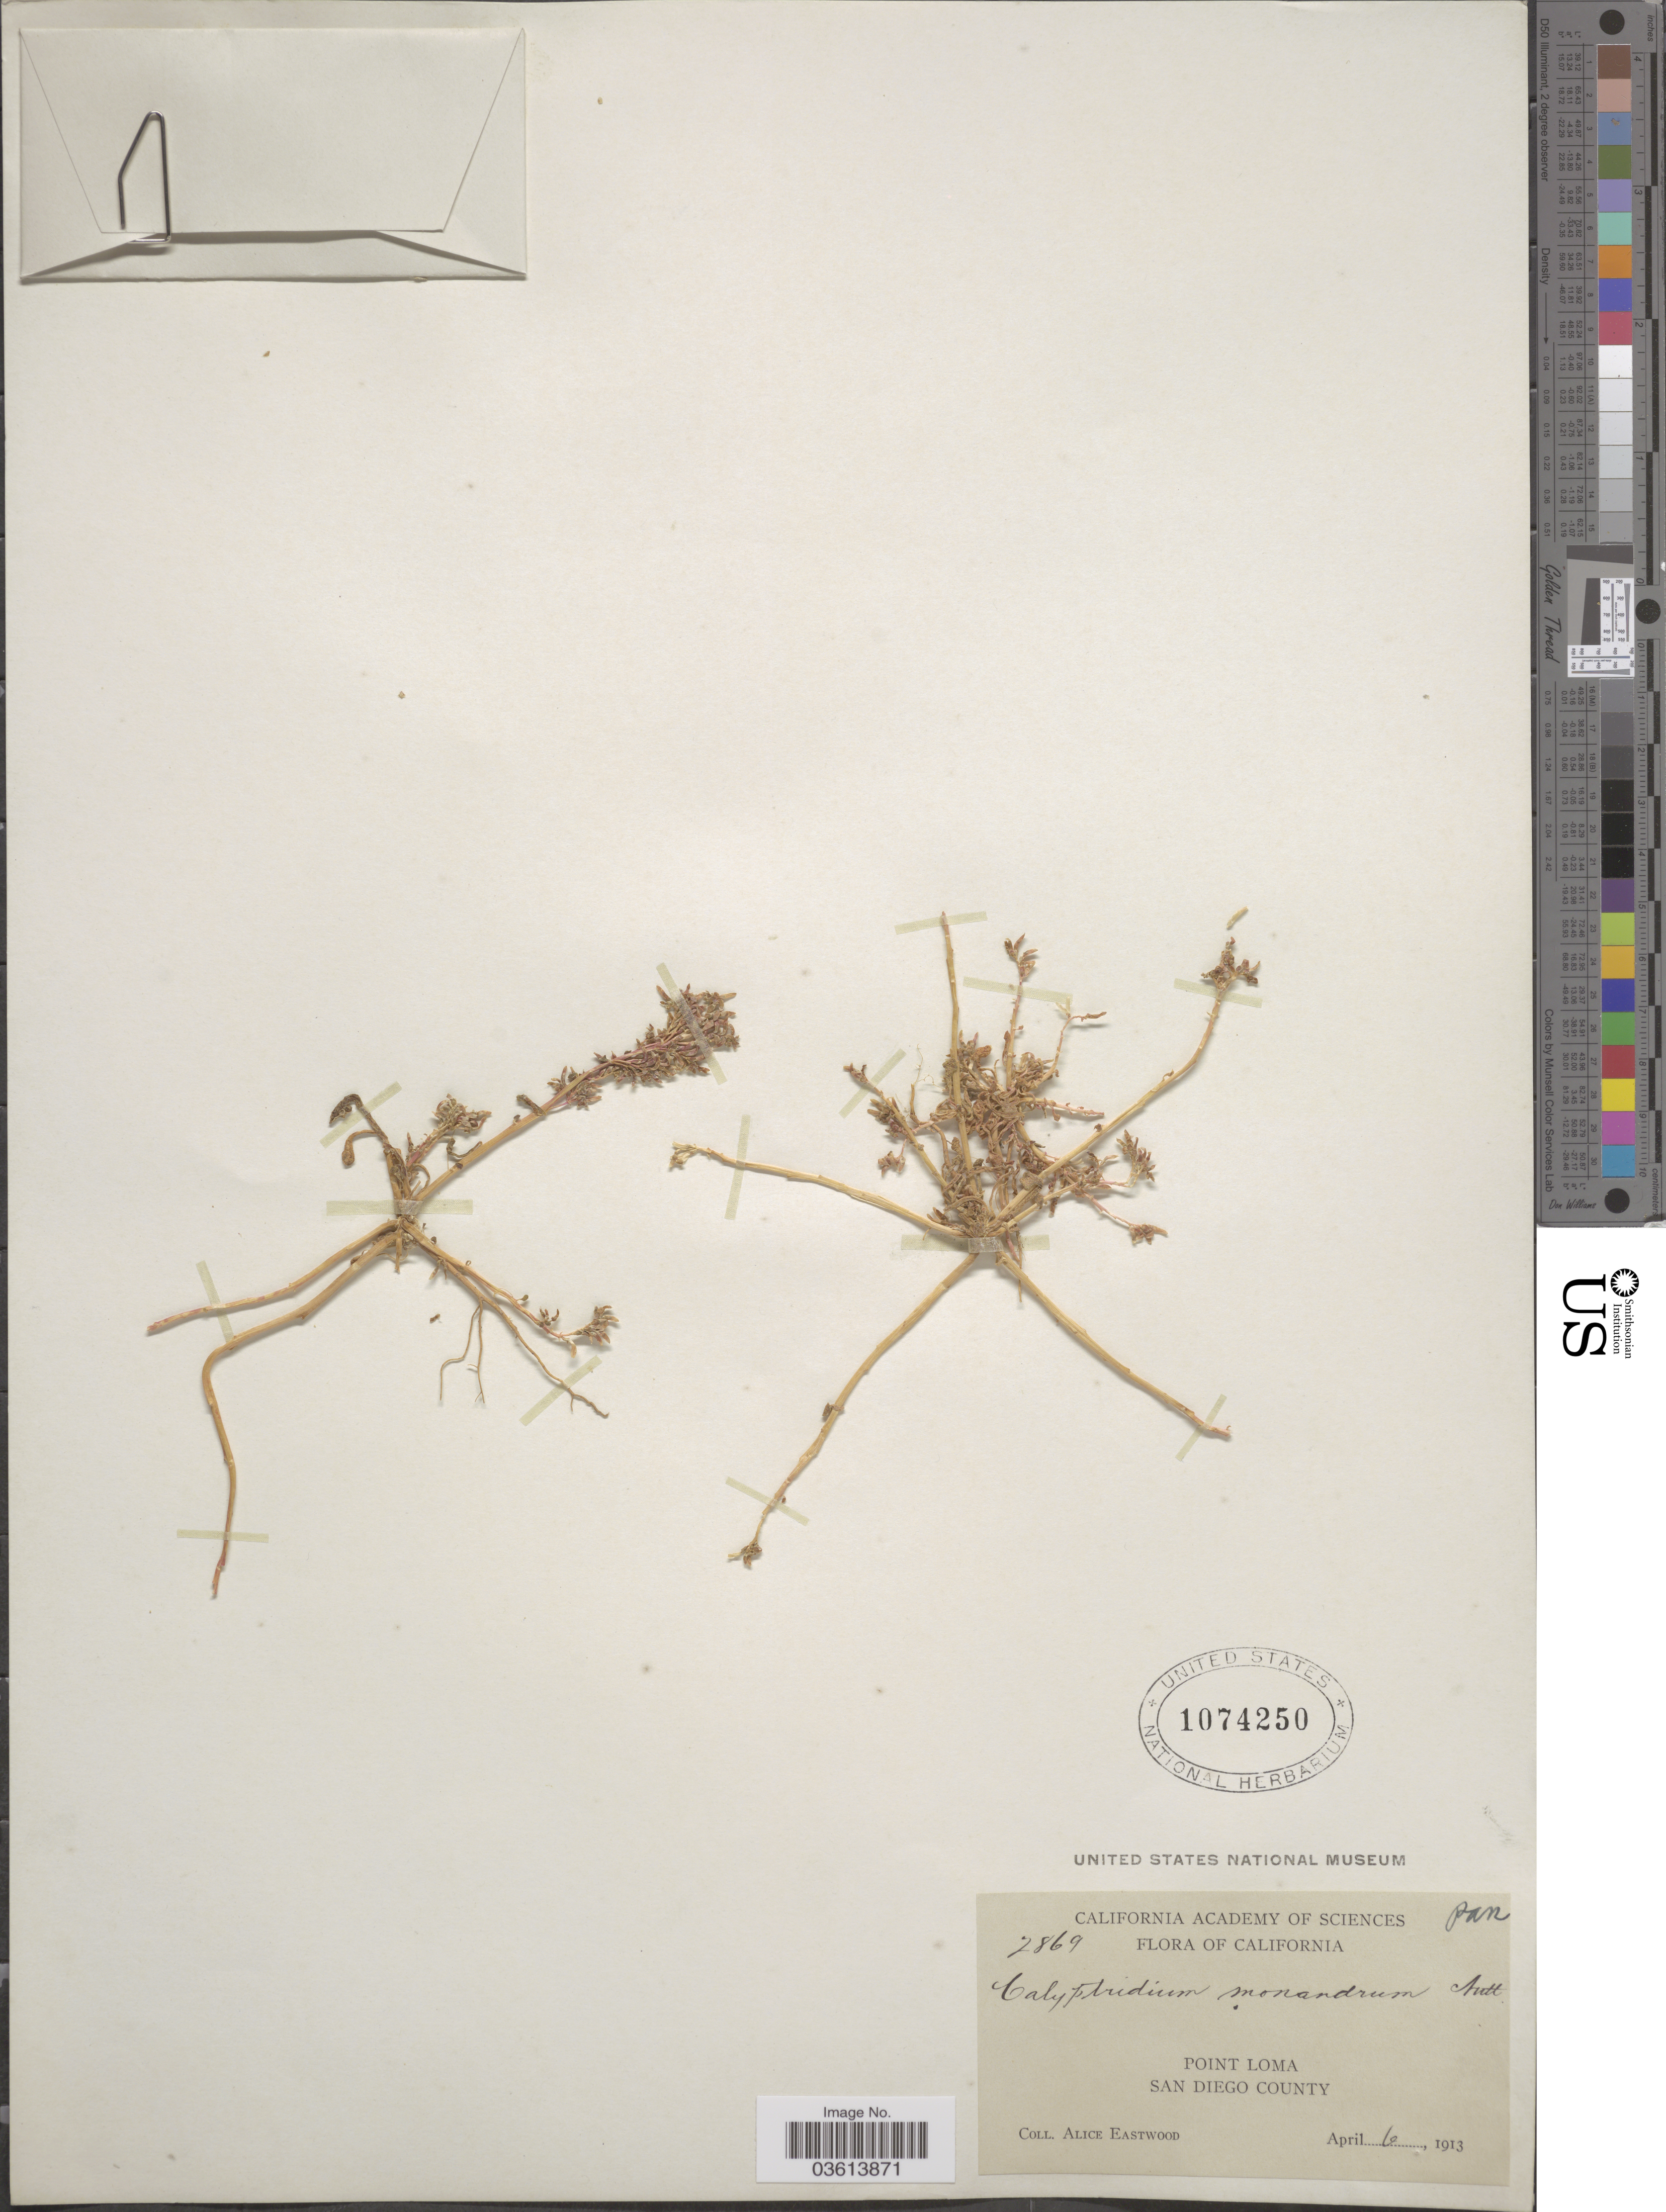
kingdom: Plantae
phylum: Tracheophyta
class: Magnoliopsida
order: Caryophyllales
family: Montiaceae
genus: Calyptridium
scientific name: Calyptridium monandrum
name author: (Nutt.) Nutt.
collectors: A. Eastwood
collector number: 2869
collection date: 1913-04-06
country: United States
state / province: California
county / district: San Diego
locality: Point Loma San Diego County.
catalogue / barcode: US 1074250